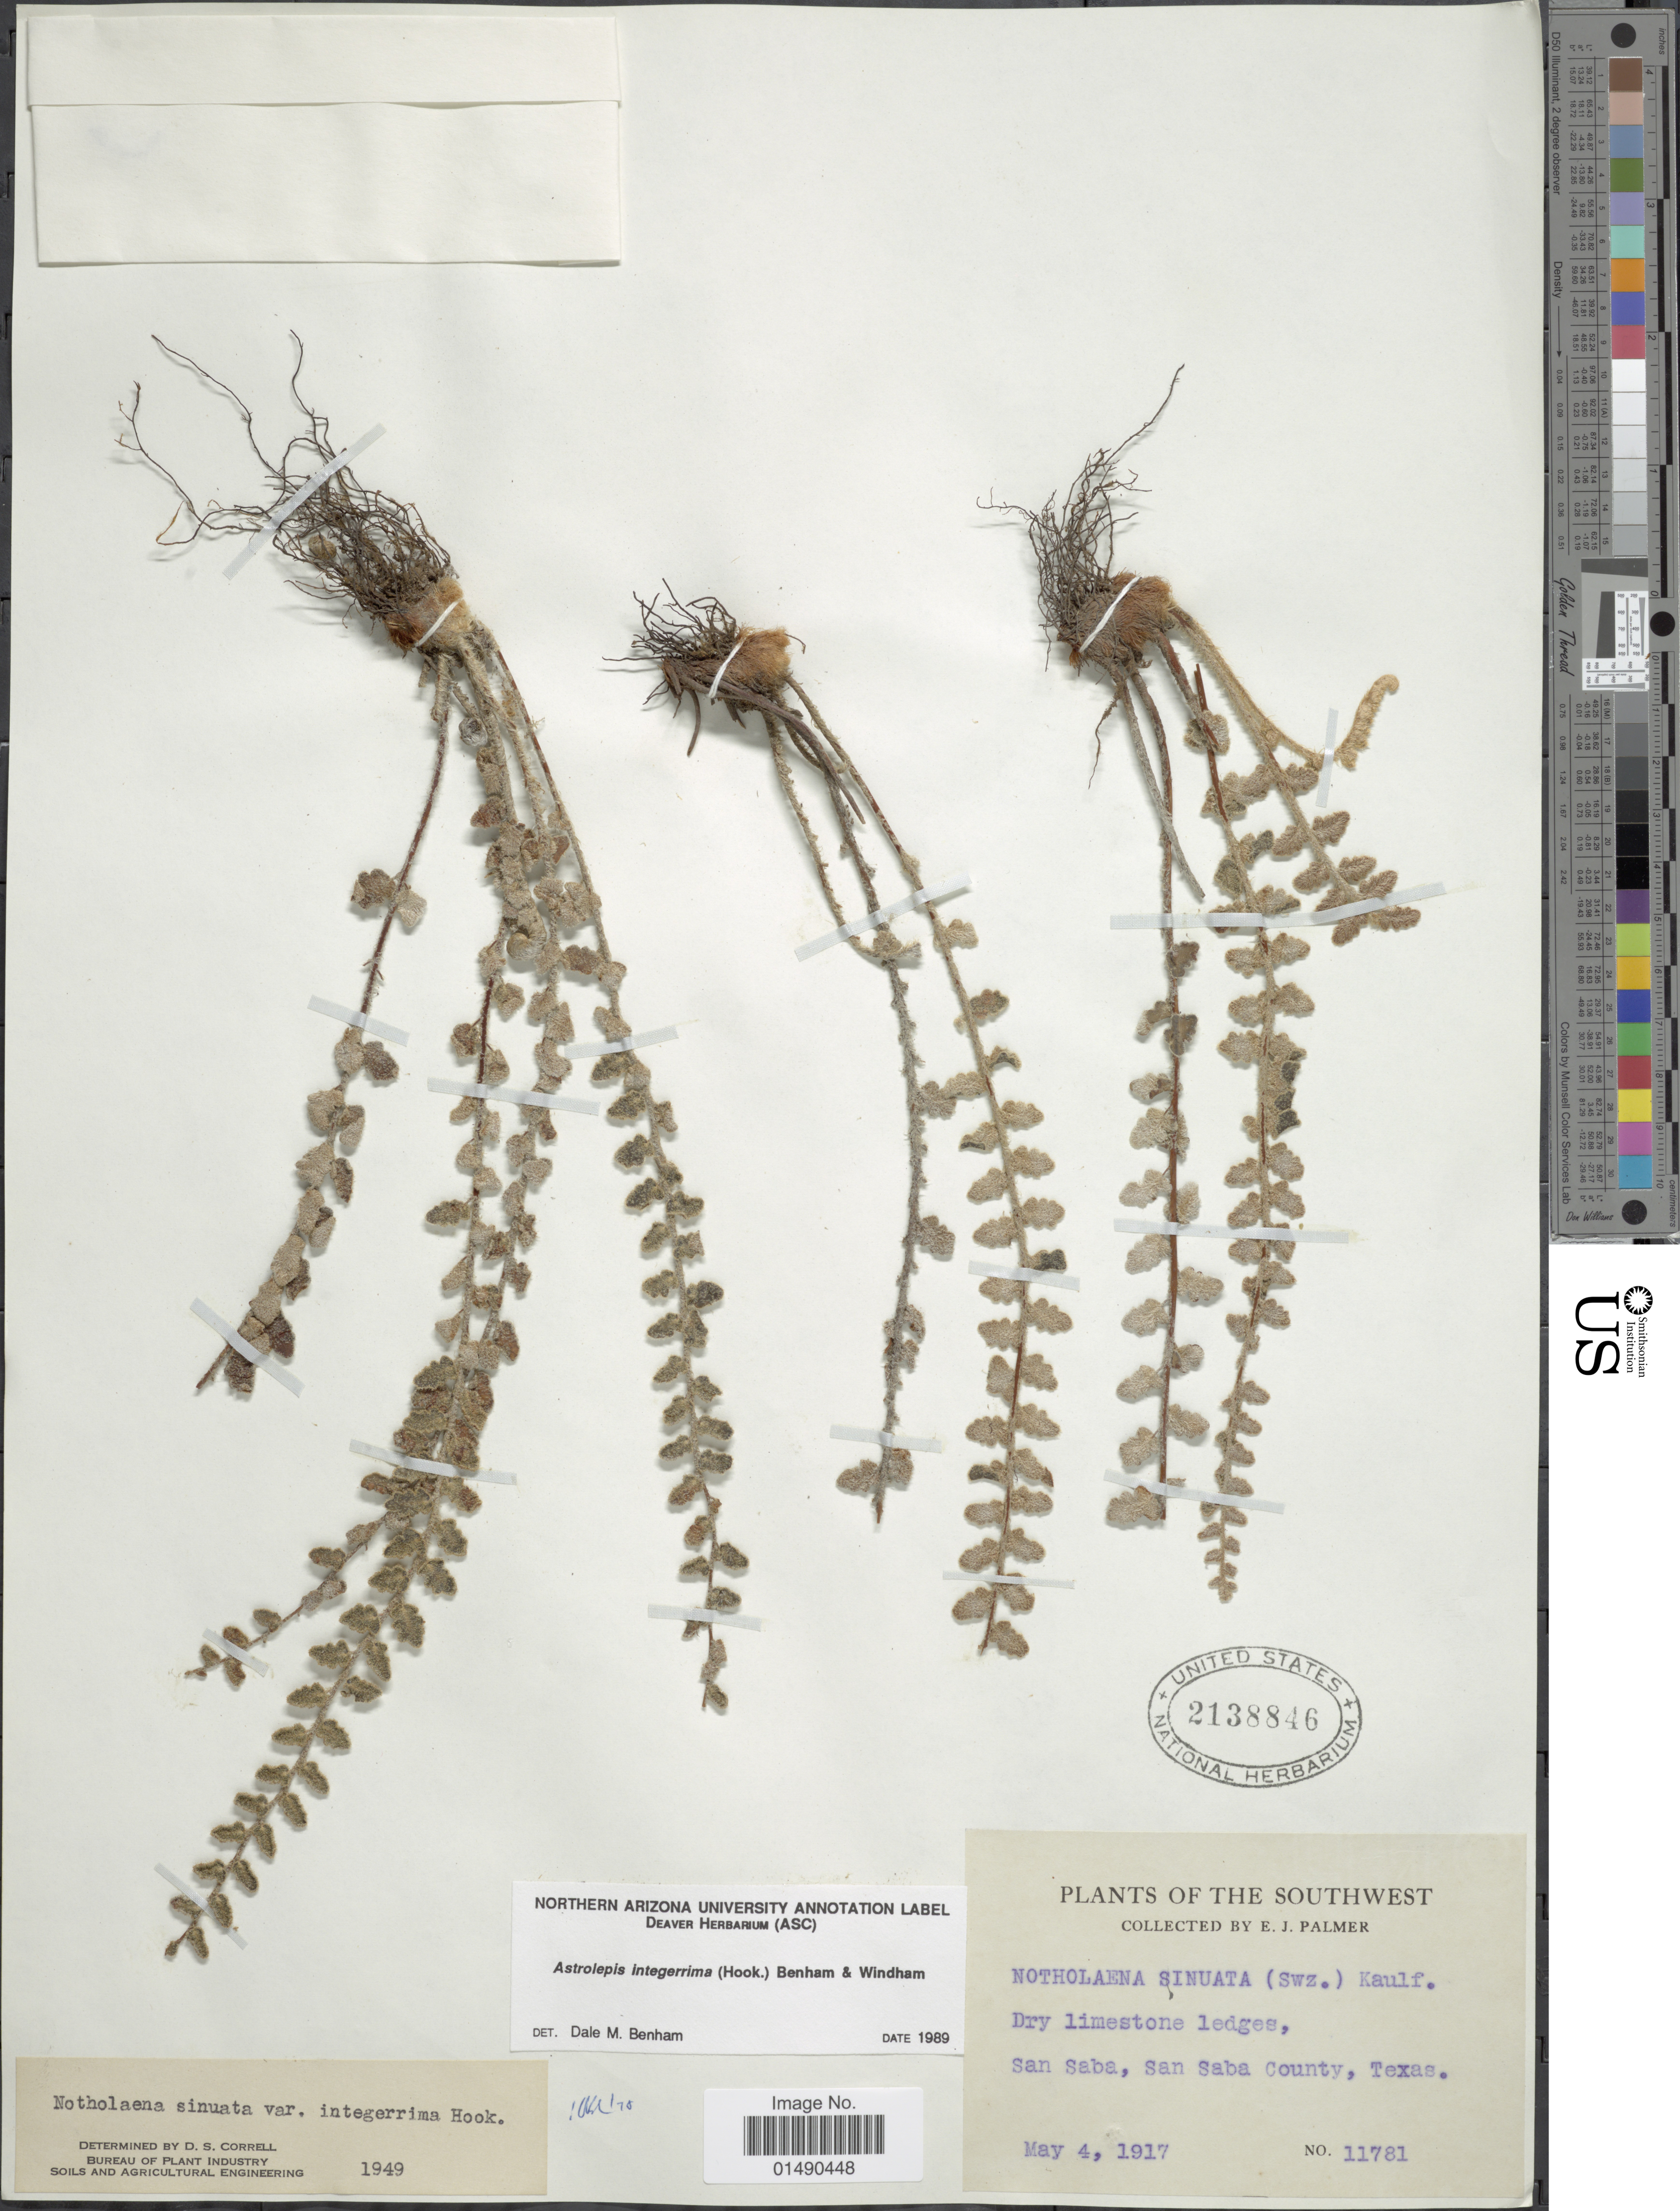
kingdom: Plantae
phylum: Tracheophyta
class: Polypodiopsida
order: Polypodiales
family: Pteridaceae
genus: Astrolepis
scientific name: Astrolepis integerrima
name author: (Hook.) D.M. Benham & Windham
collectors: E. J. Palmer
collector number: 11781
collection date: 1917-05-04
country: United States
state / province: Texas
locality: San Saba, San Saba County, The Southwest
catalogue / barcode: US 2138846